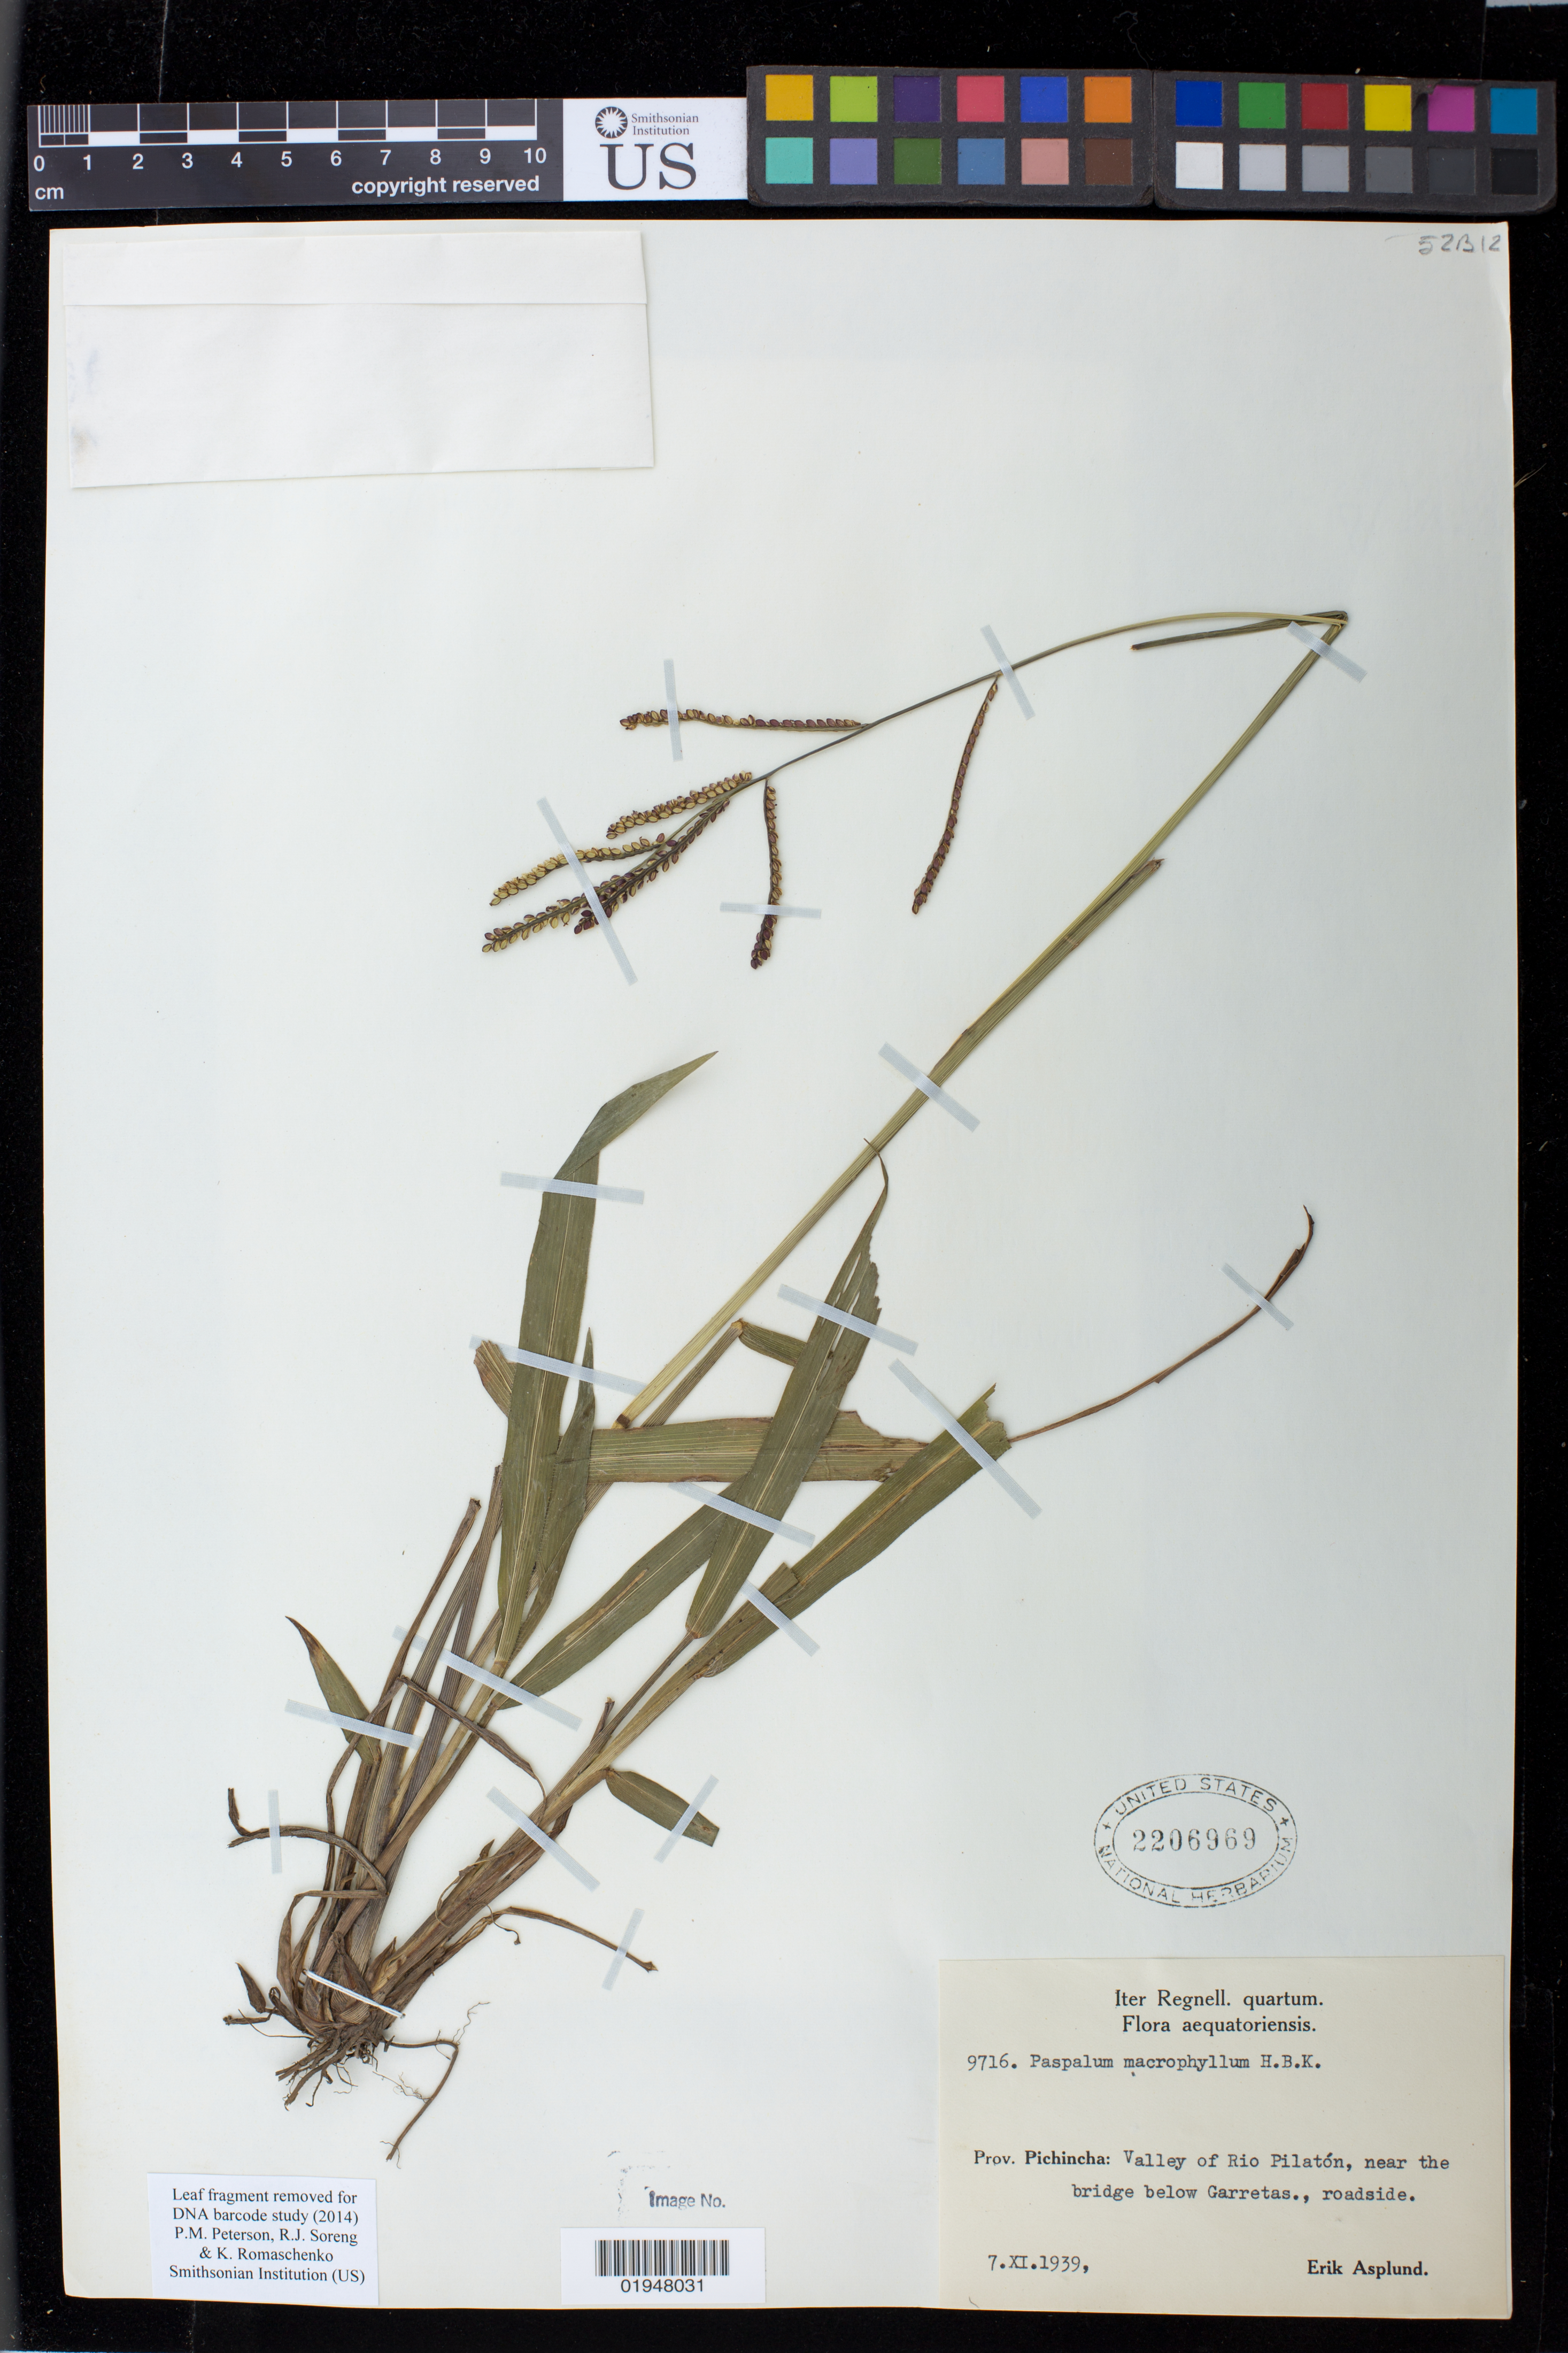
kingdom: Plantae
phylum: Tracheophyta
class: Liliopsida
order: Poales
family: Poaceae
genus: Paspalum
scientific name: Paspalum macrophyllum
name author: Kunth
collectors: E. Asplund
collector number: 9716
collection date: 1939-11-07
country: Ecuador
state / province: Pichincha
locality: Valley of Rio Pilatón, near the bridge below Garretas.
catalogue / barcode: US 2206969